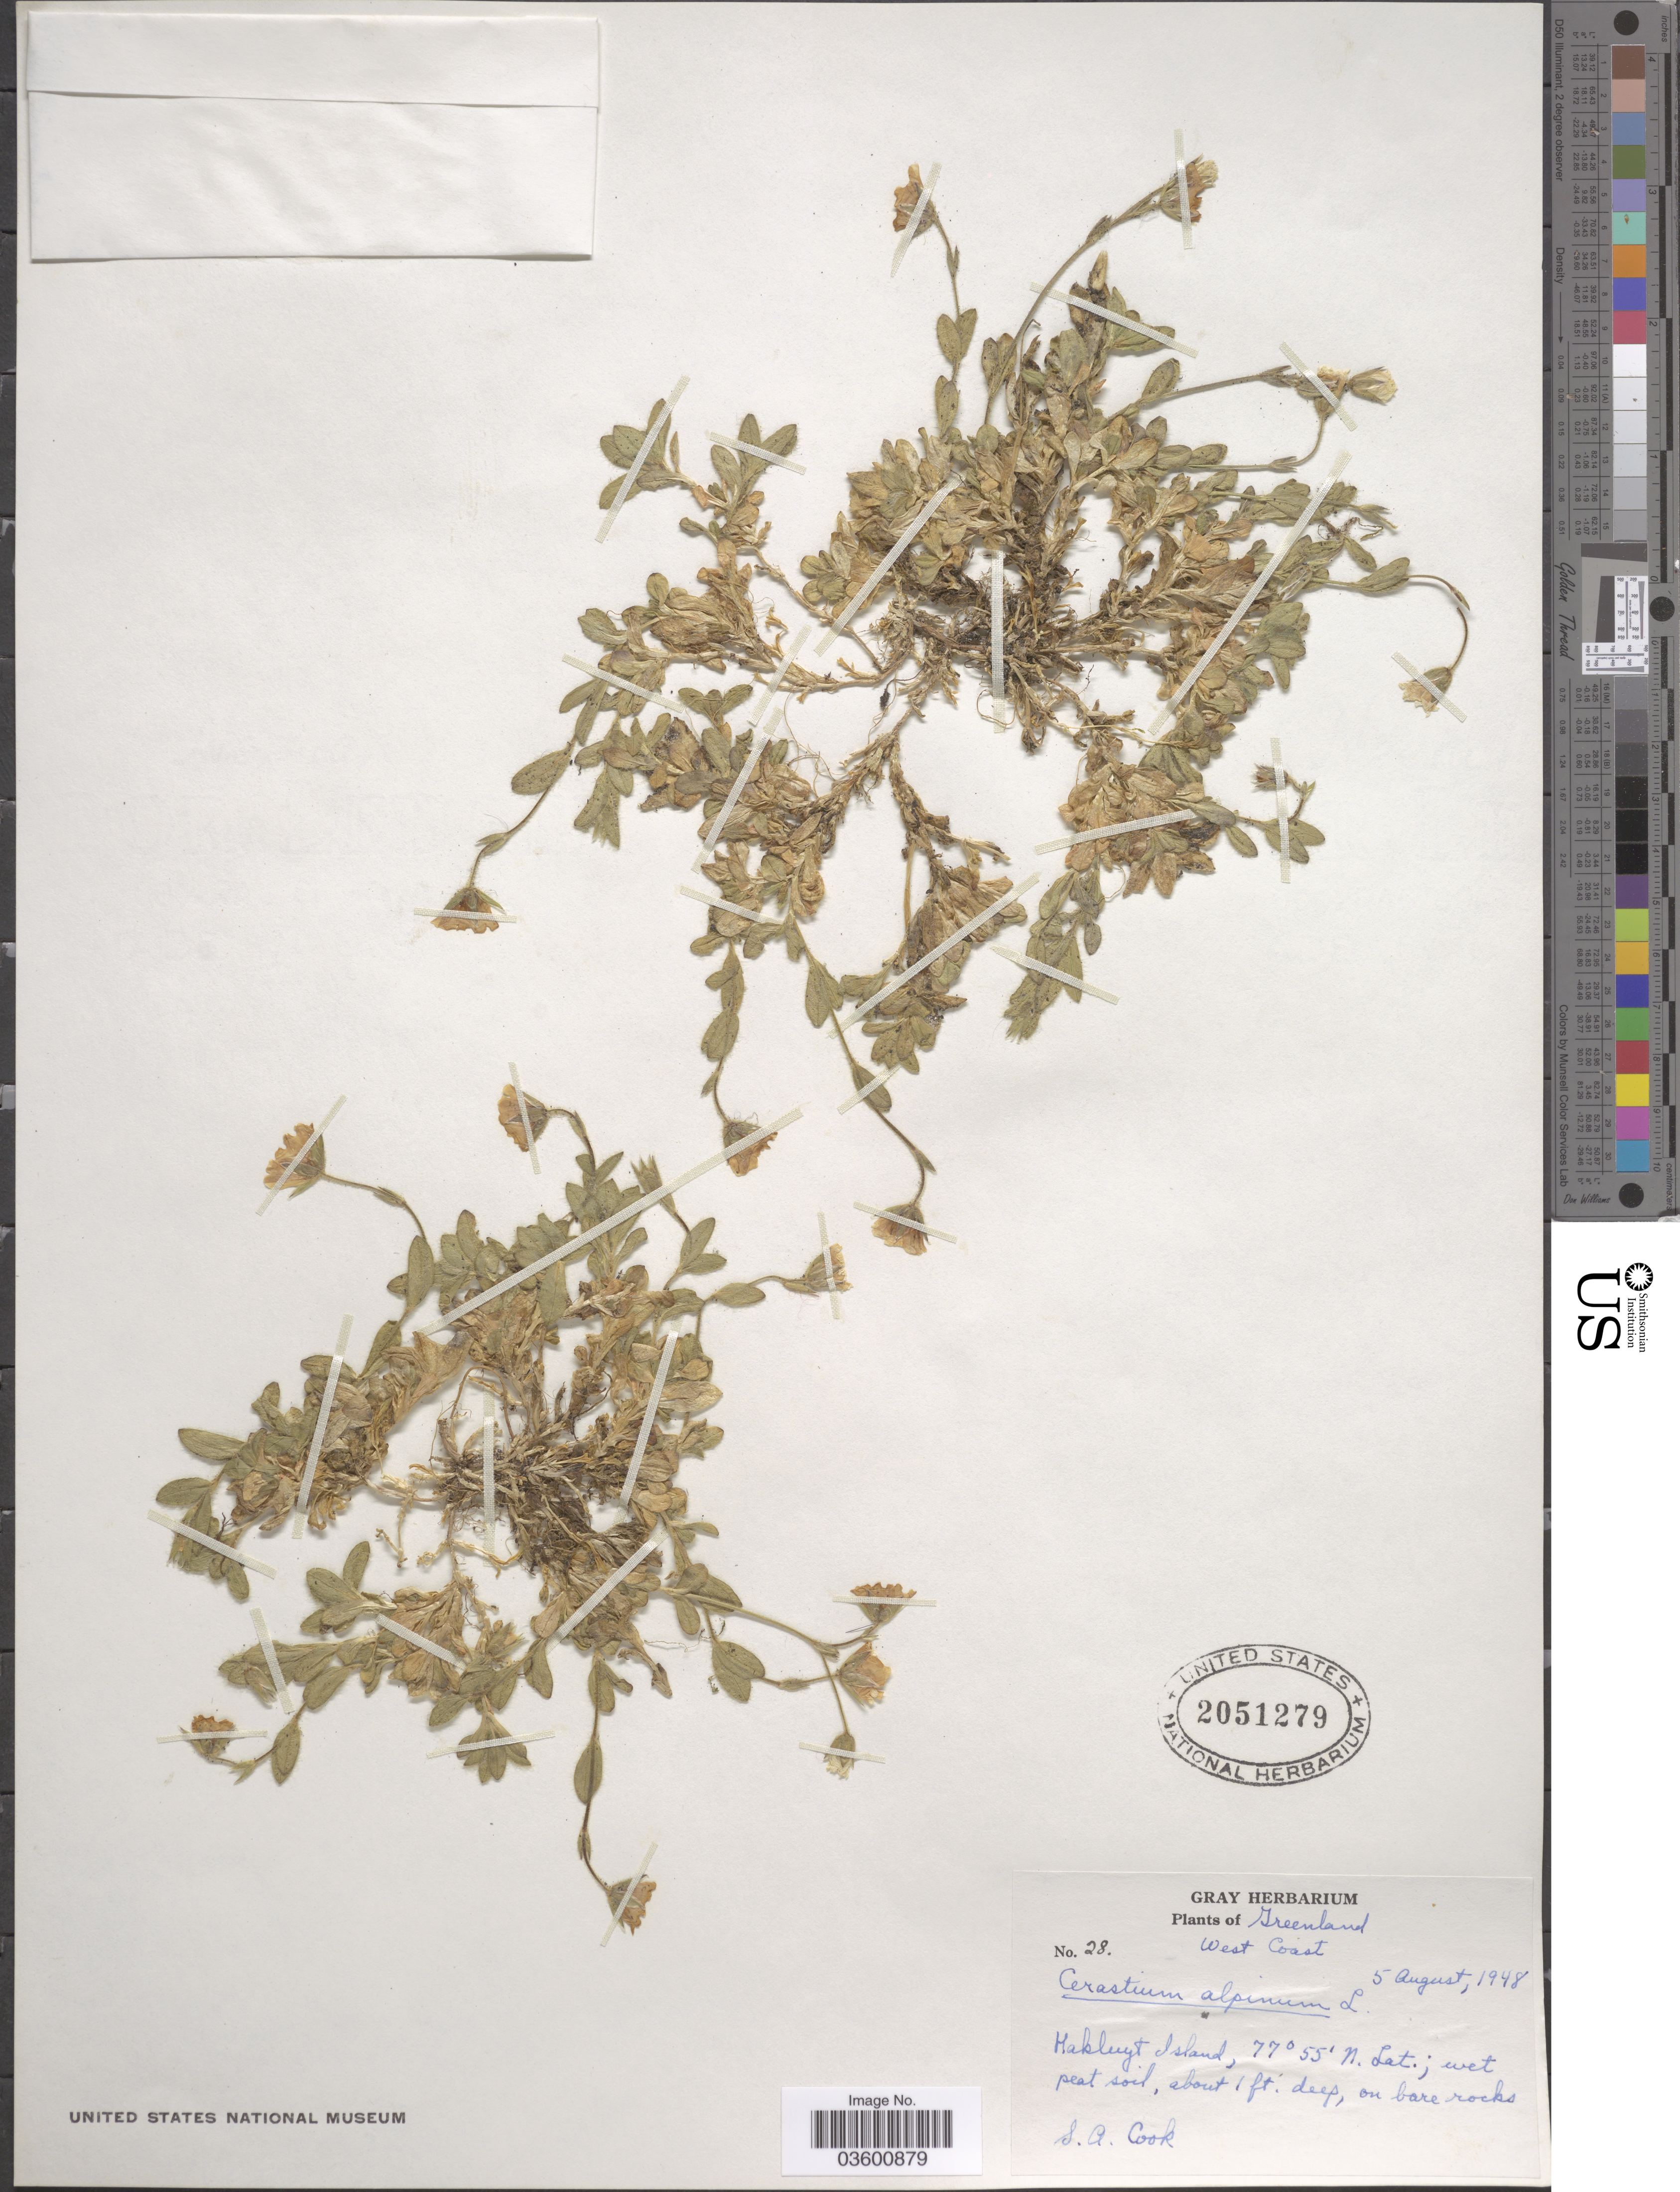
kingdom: Plantae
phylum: Tracheophyta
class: Magnoliopsida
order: Caryophyllales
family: Caryophyllaceae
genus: Cerastium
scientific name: Cerastium alpinum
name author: L.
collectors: S. A. Cook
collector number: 28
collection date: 1948-08-05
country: Greenland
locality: West Coast. Hakluyt Island.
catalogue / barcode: US 2051279